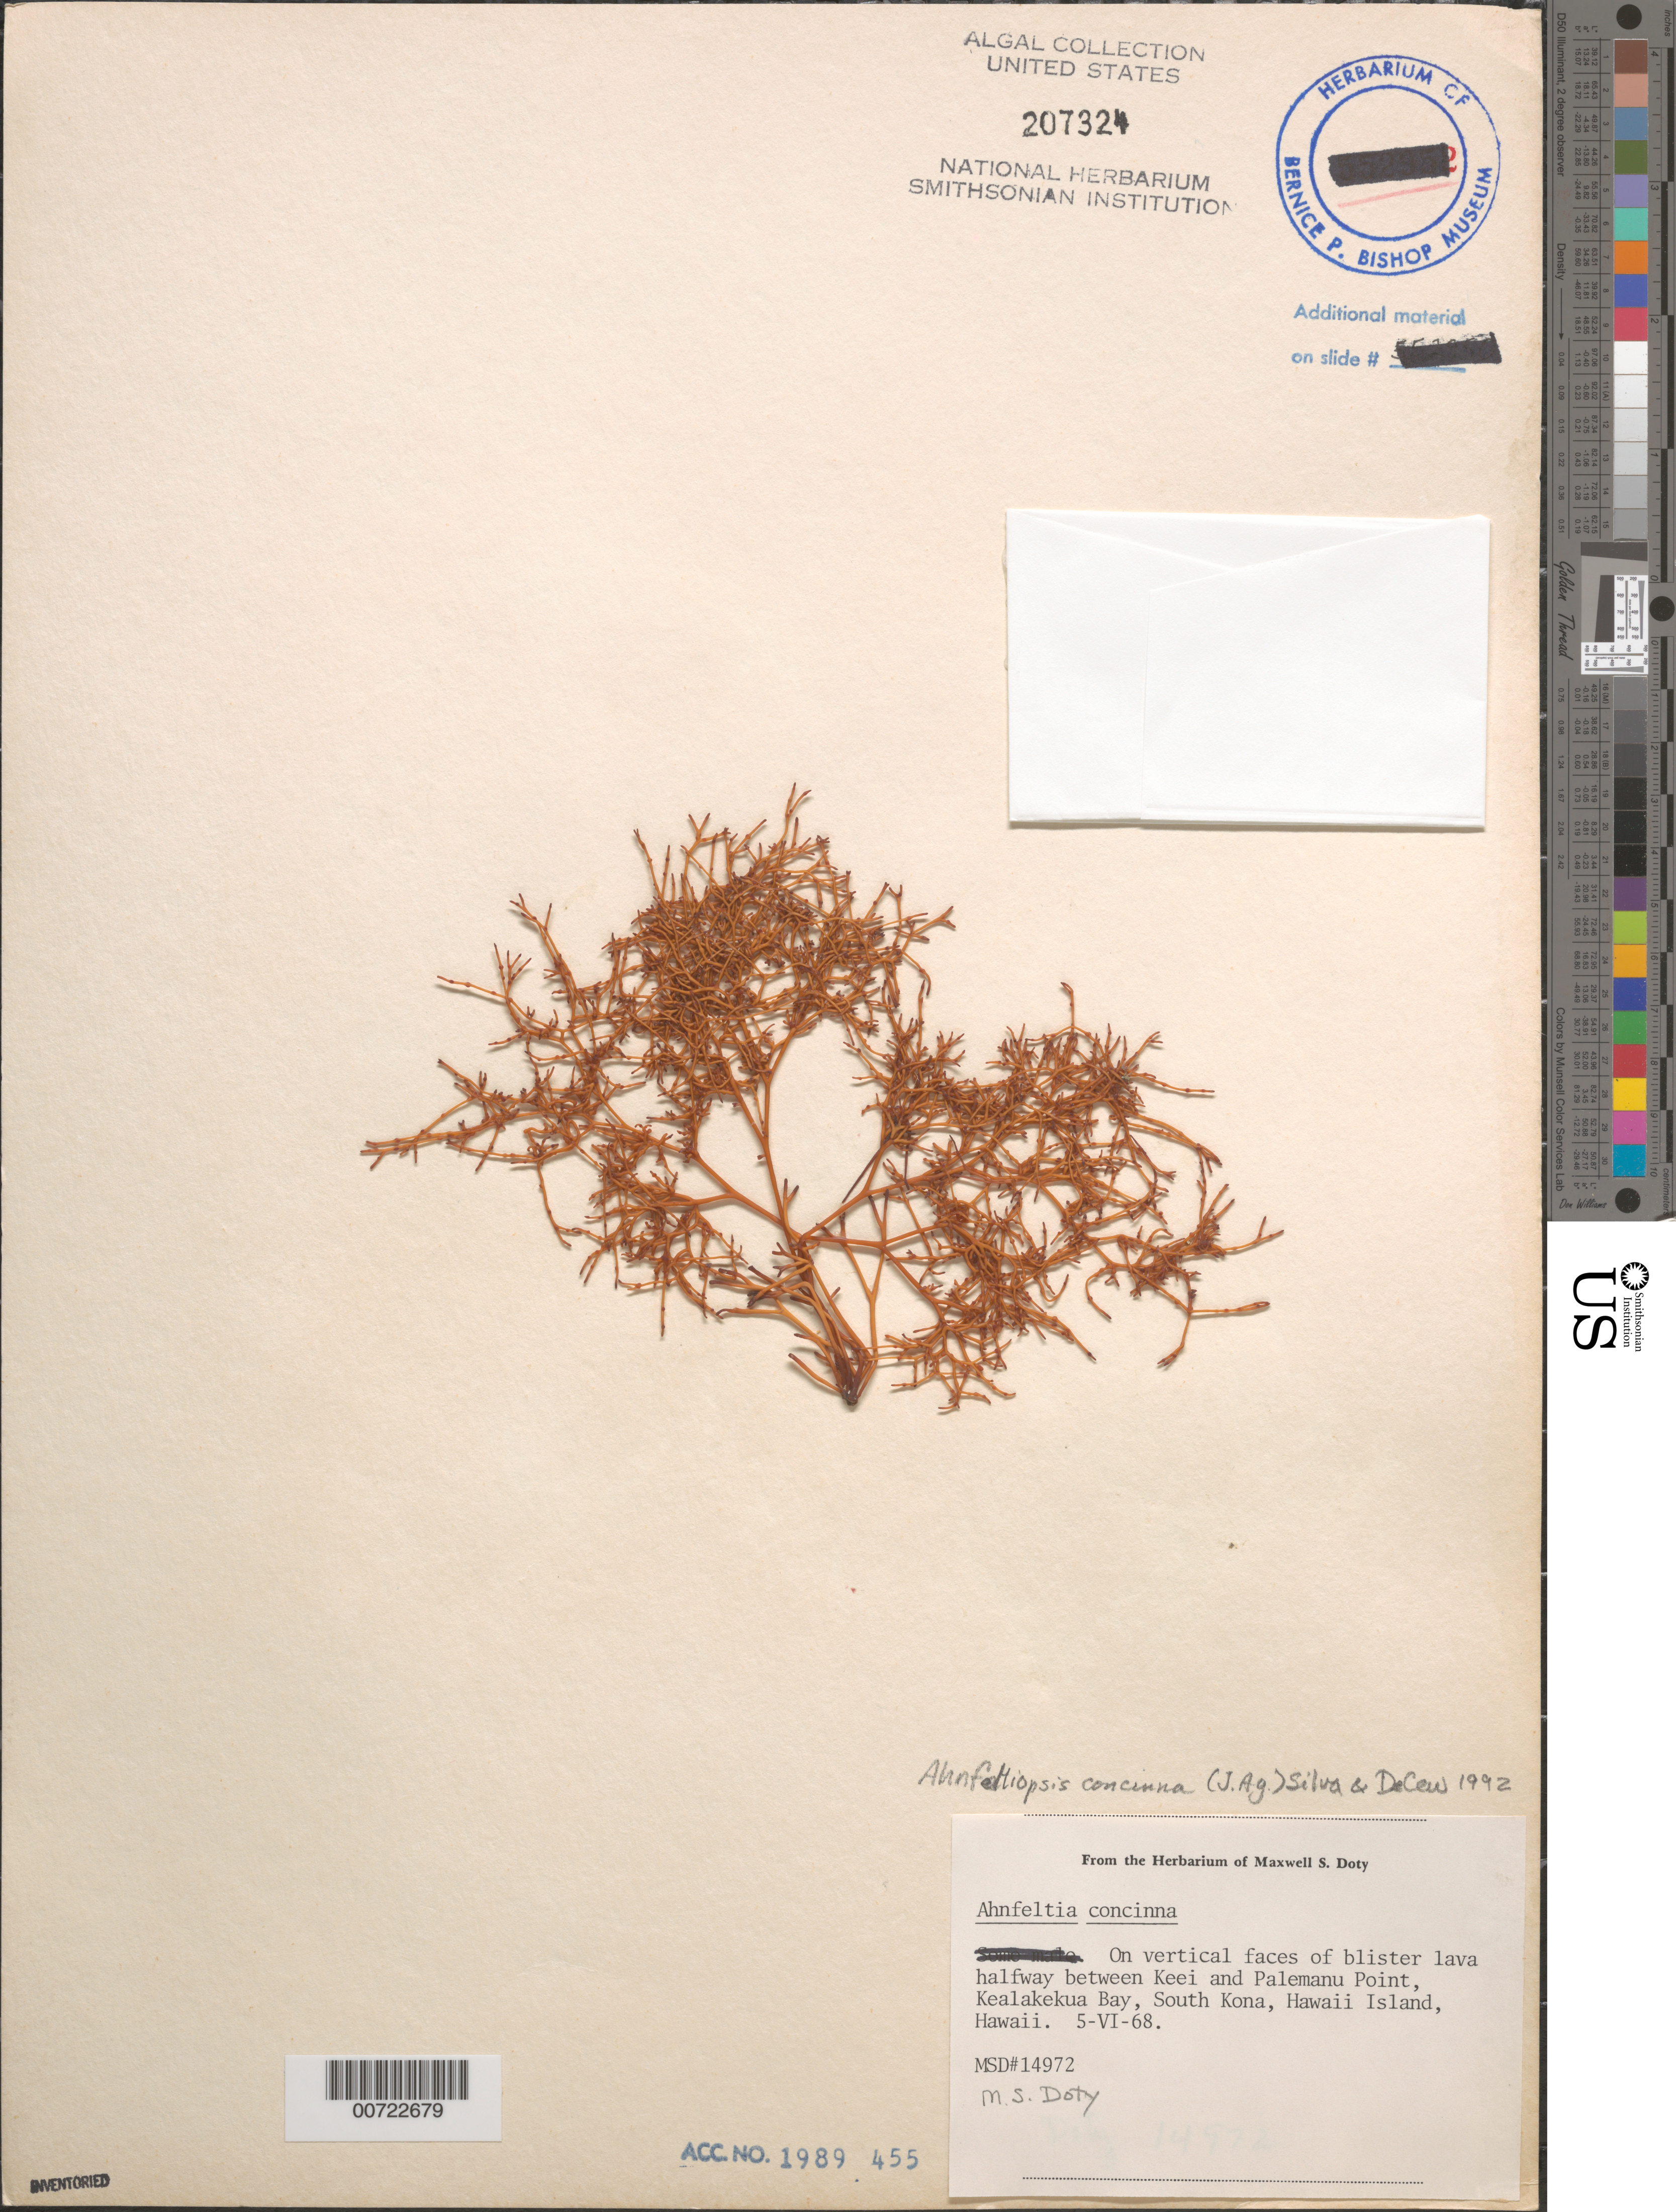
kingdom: Plantae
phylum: Rhodophyta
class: Florideophyceae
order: Gigartinales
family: Phyllophoraceae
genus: Gymnogongrus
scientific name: Gymnogongrus durvillei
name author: (Bory) M.S.Calderon & S.M. Boo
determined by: Algae name updating Project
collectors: M. S. Doty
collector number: MSD 14972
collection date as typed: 05 Jun 1968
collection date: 1968-06-05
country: United States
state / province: Hawaii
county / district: Hawaii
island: Hawaii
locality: Kealakekua Bay, South Kona, halfway between Keei Point and Palemanu Point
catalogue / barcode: US 207324